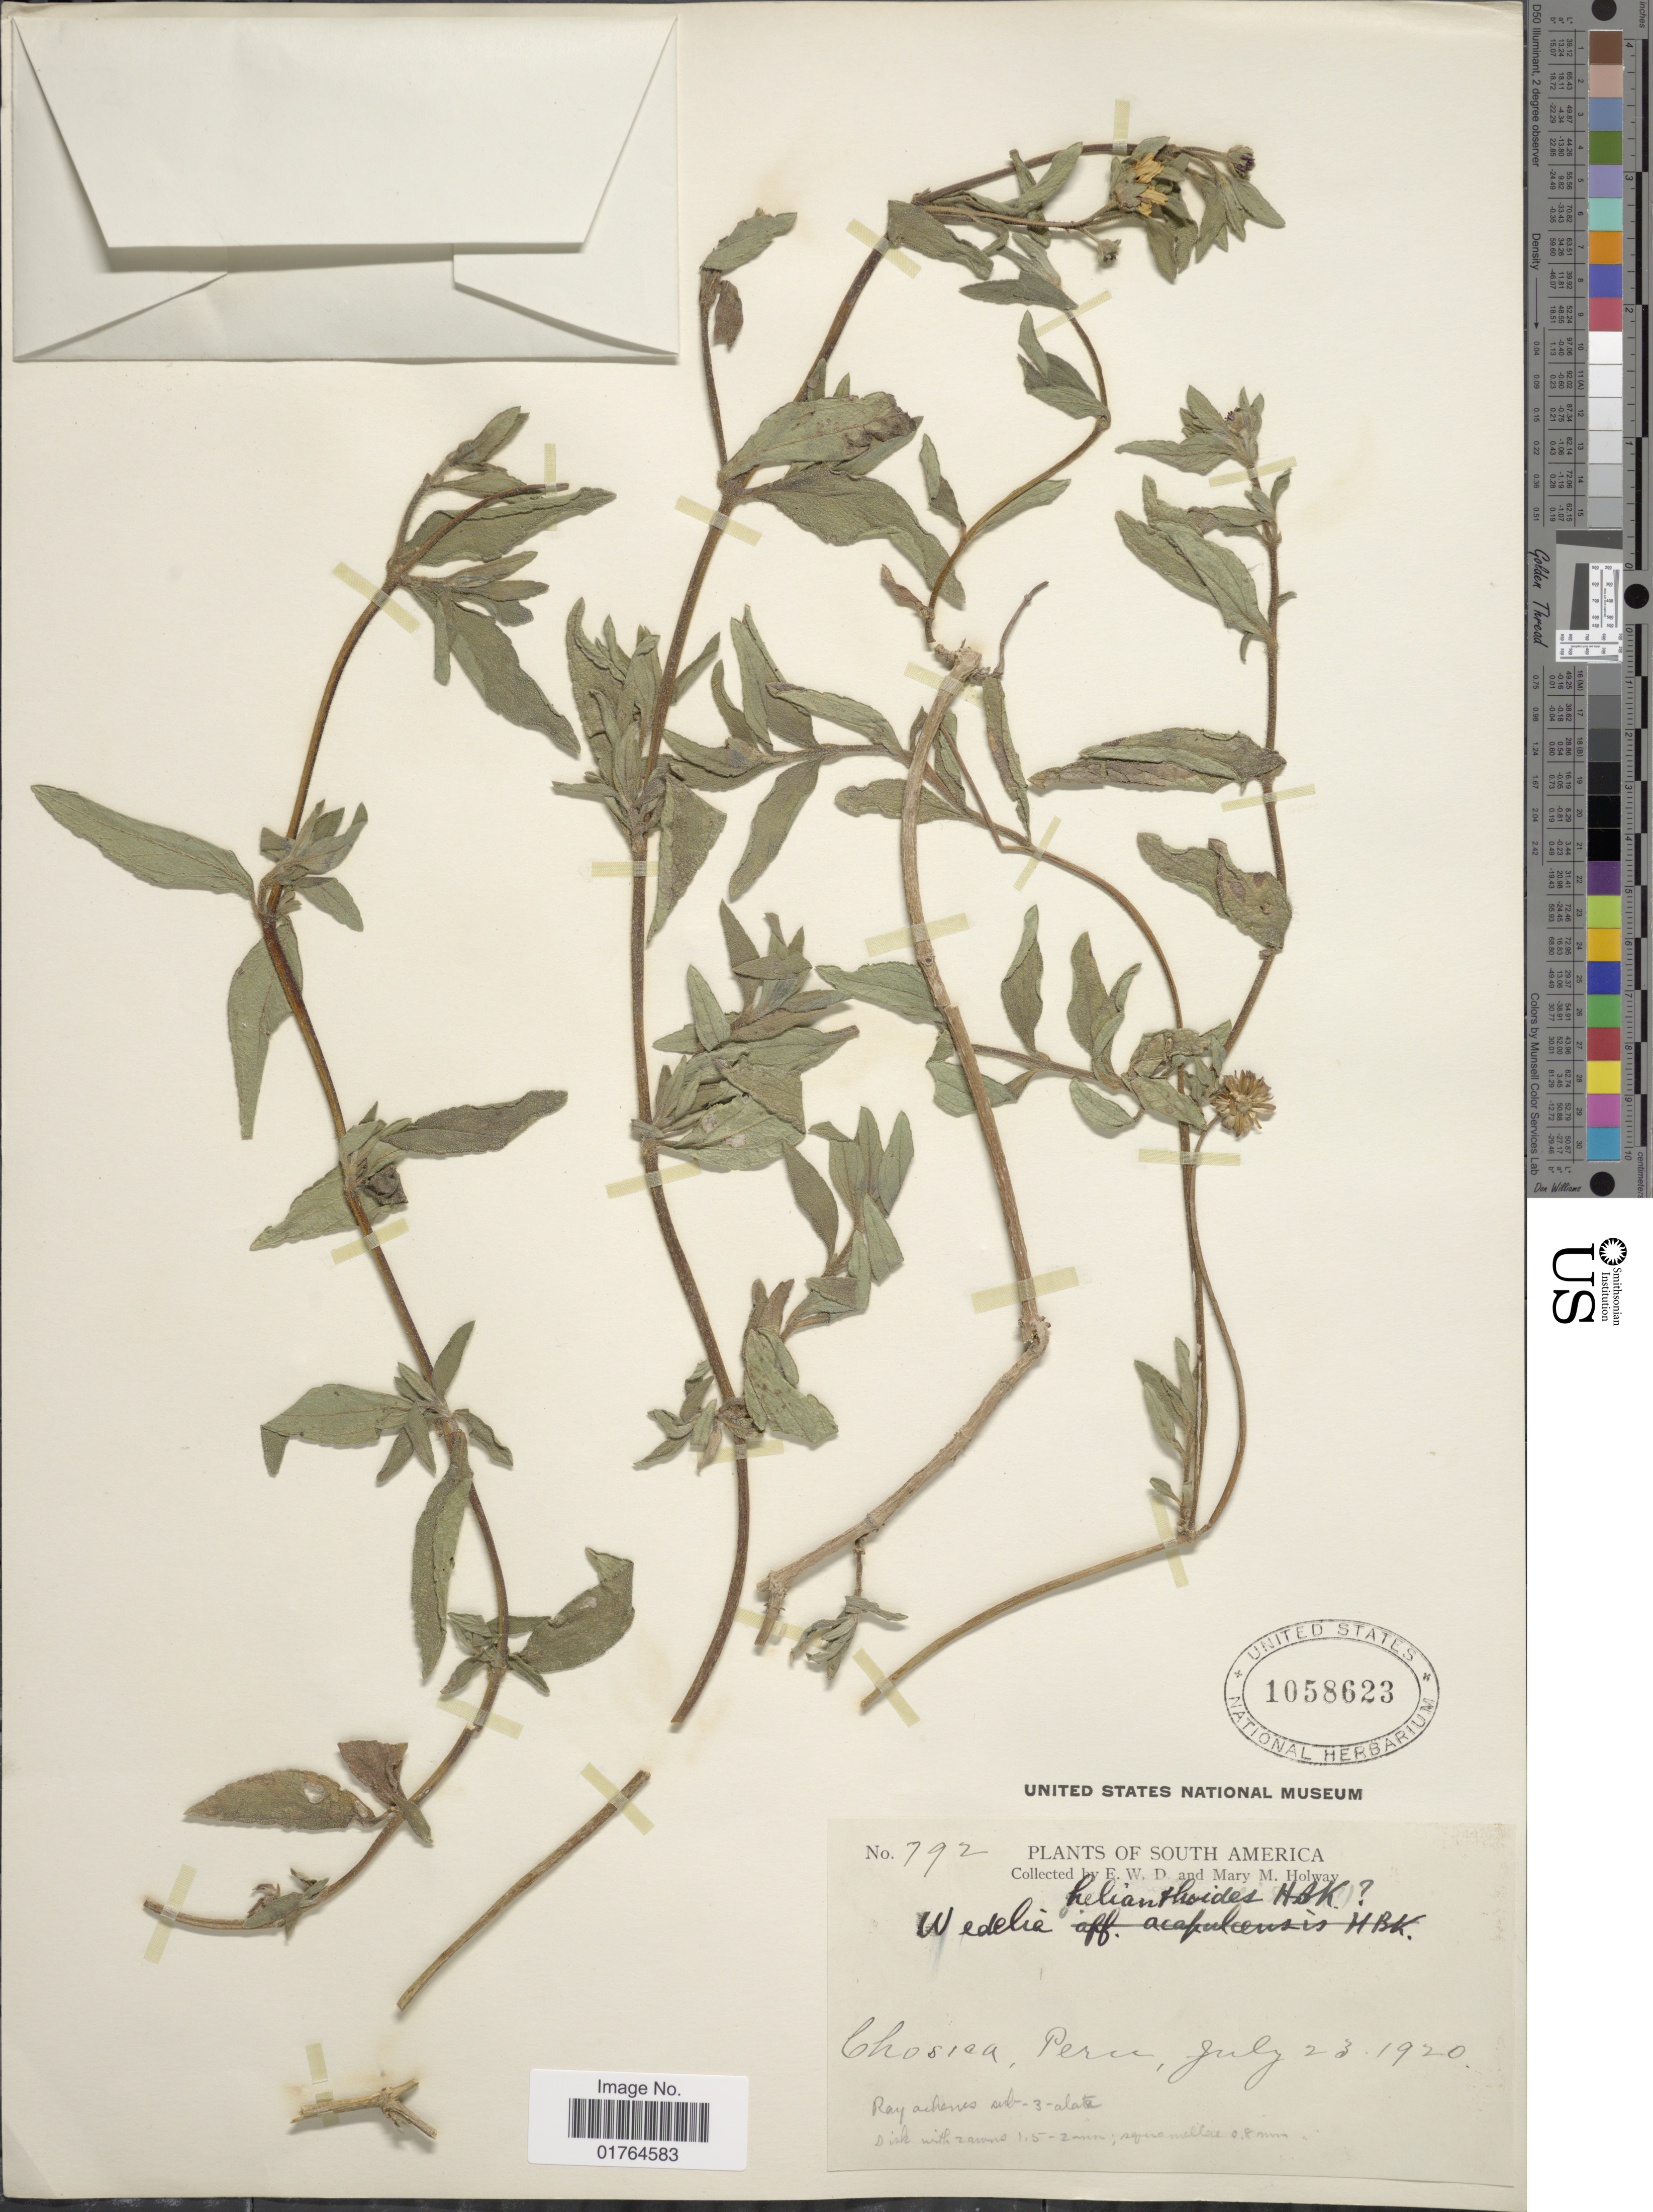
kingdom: Plantae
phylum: Tracheophyta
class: Magnoliopsida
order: Asterales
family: Asteraceae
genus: Wedelia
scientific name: Wedelia helianthoides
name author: Kunth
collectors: E. W. D. Holway & M. M. Holway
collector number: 792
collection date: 1920-07-23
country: Peru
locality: Chosica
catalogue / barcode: US 1058623